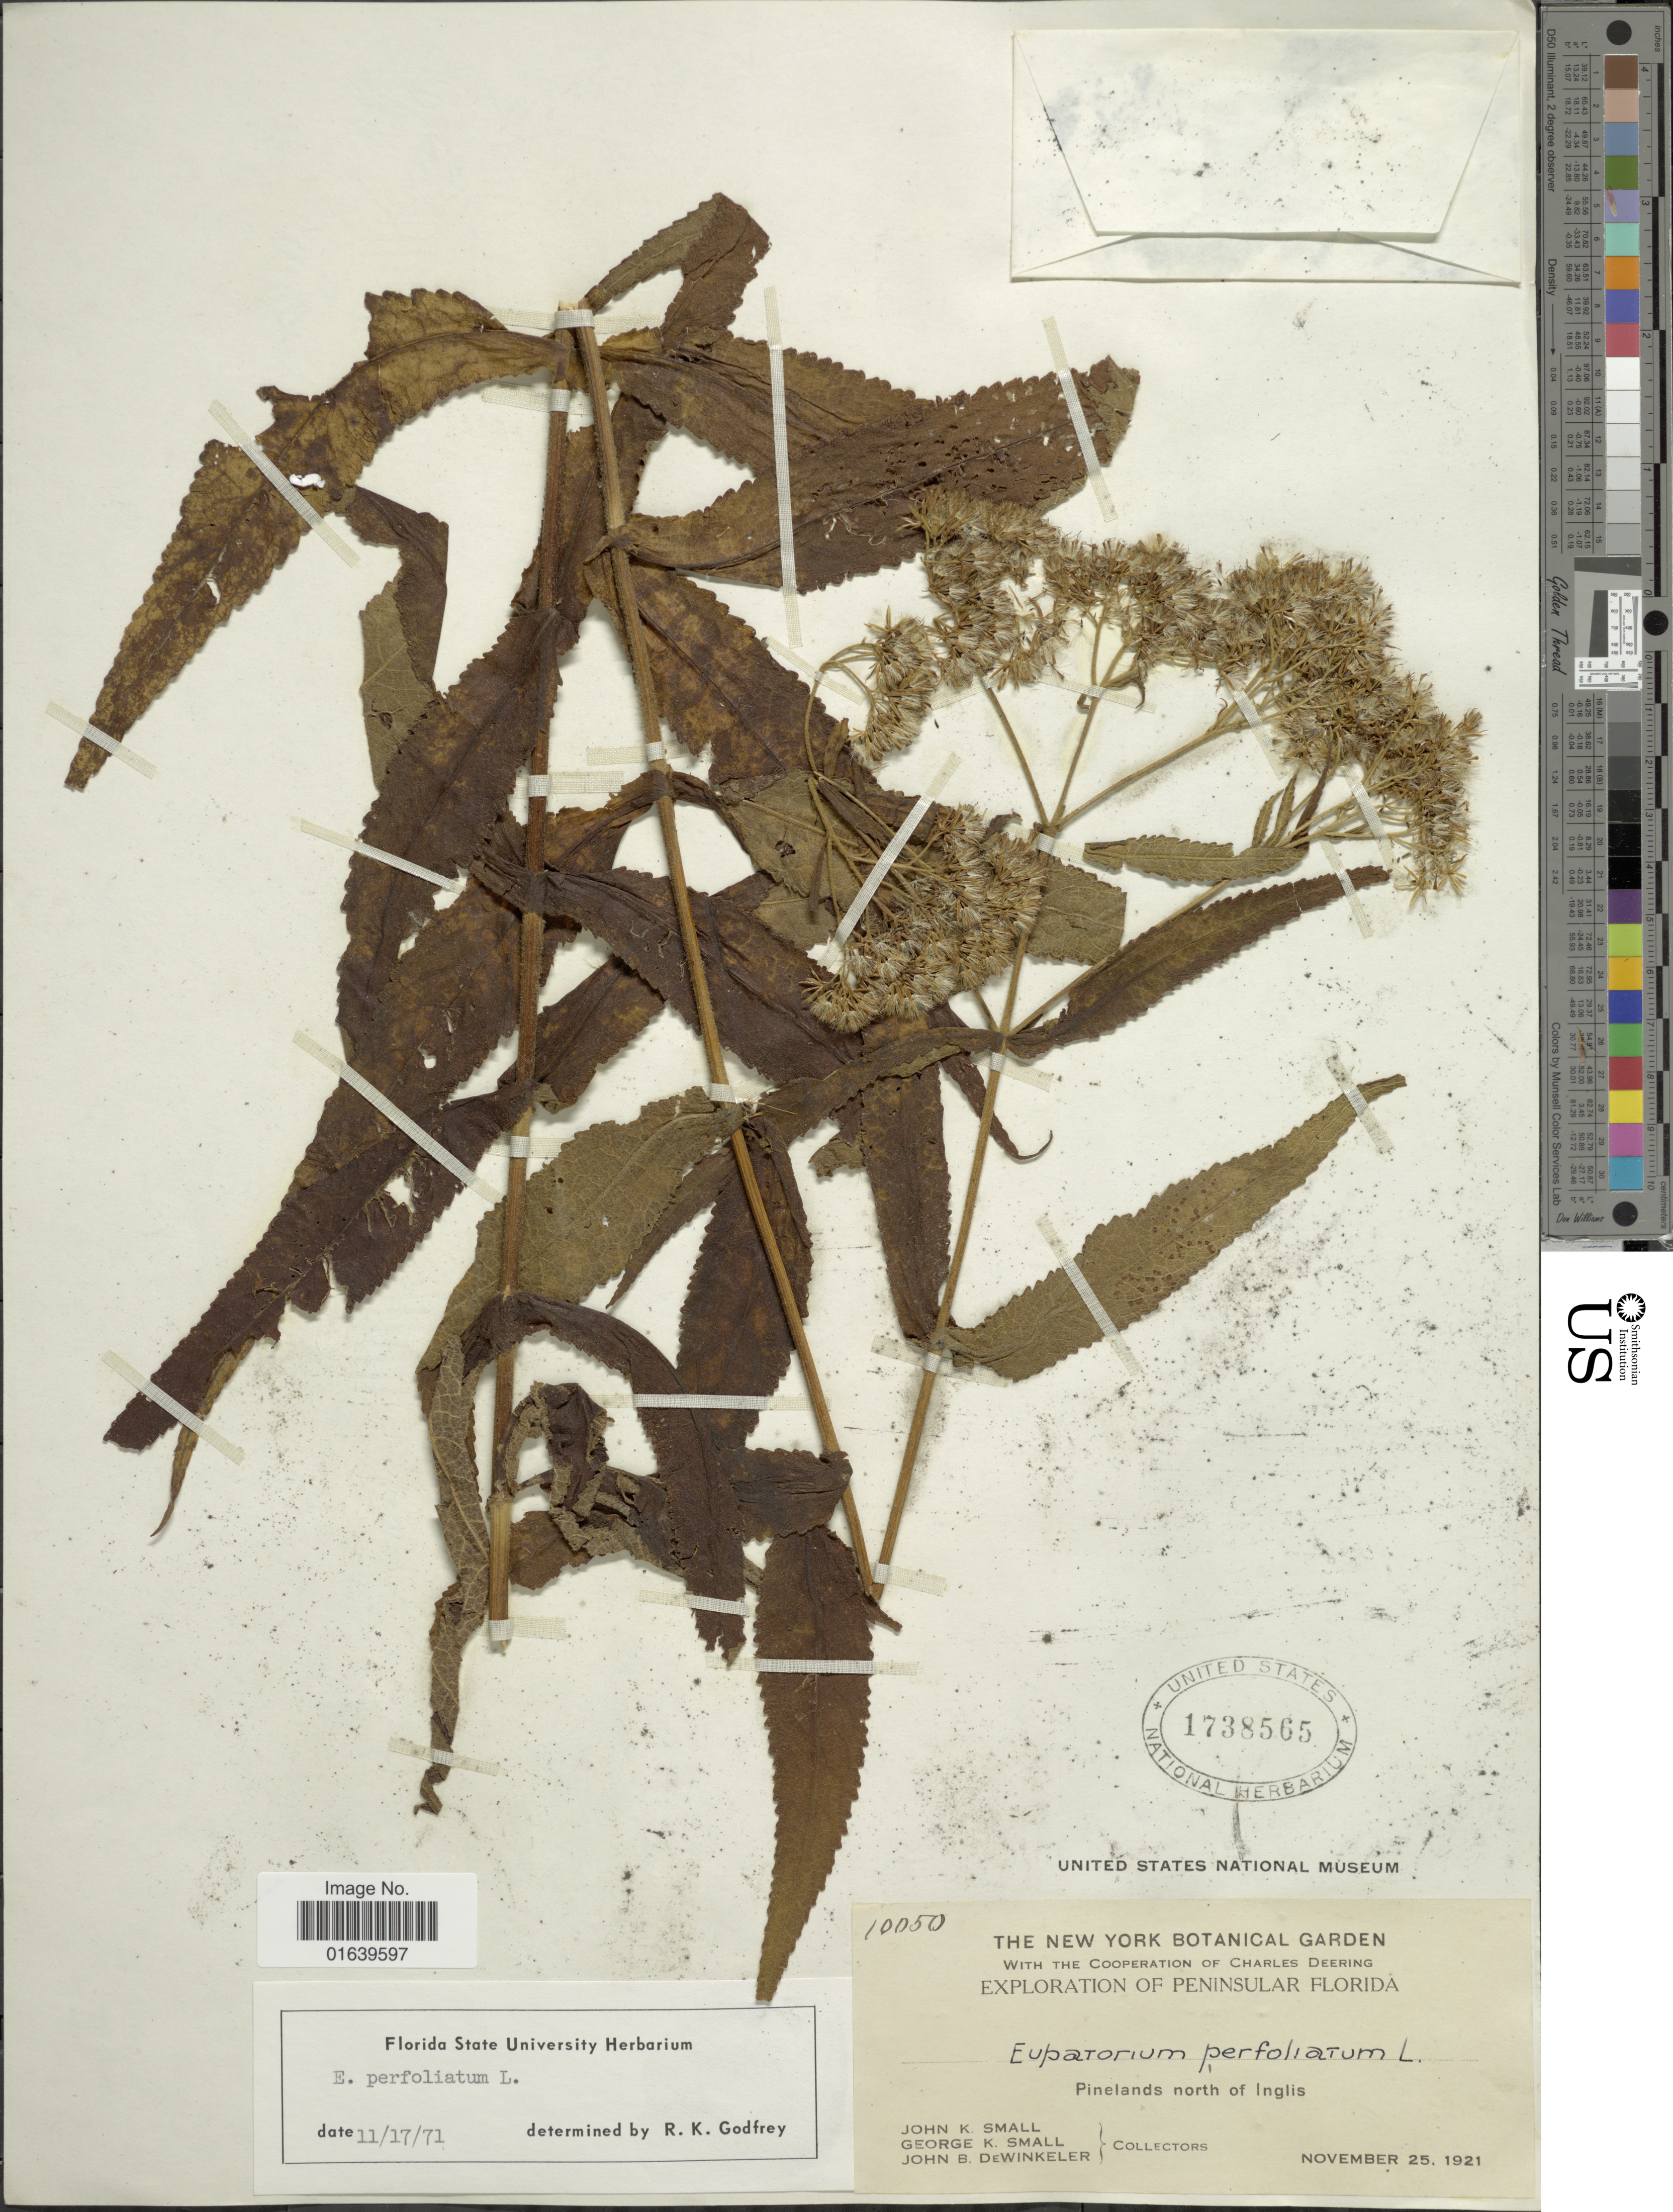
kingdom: Plantae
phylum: Tracheophyta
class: Magnoliopsida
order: Asterales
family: Asteraceae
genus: Eupatorium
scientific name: Eupatorium perfoliatum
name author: L.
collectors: J. K. Small, G. K. Small & J. B. Dewinkeler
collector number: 10050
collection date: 1921-11-25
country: United States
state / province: Florida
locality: Peninsular Florida, Pinelands north of Inglis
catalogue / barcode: US 1738565